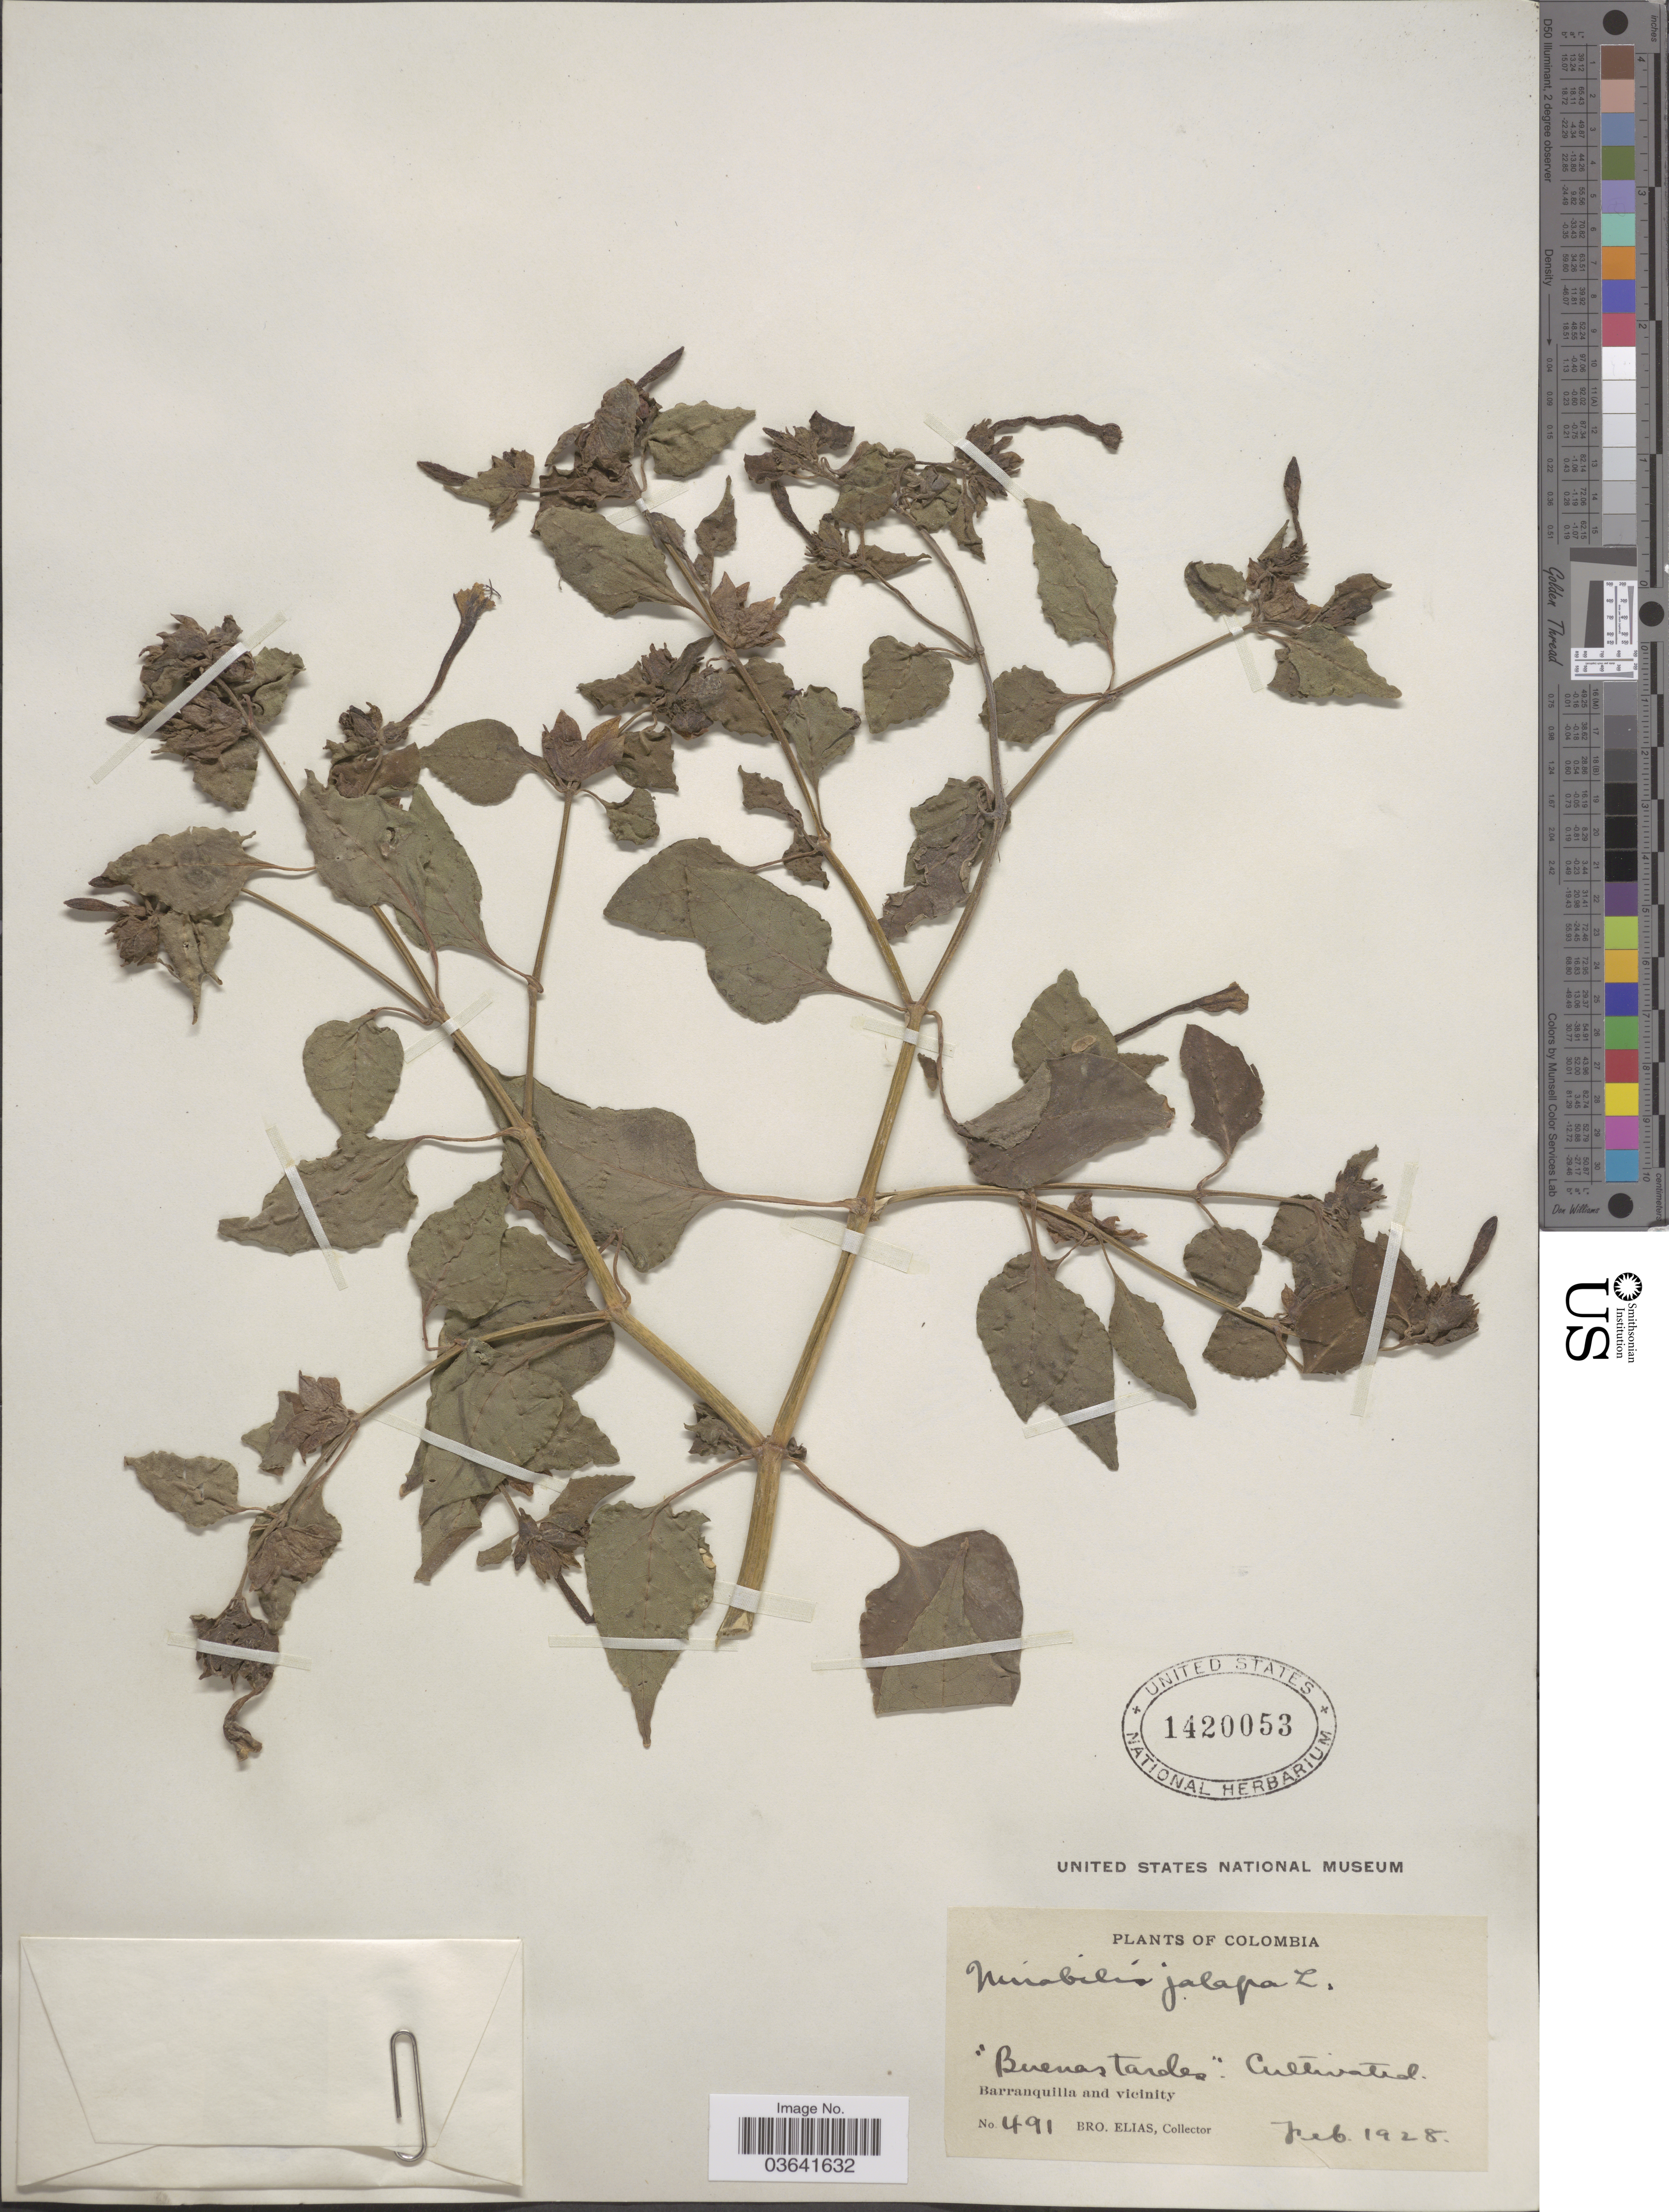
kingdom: Plantae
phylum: Tracheophyta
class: Magnoliopsida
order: Caryophyllales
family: Nyctaginaceae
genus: Mirabilis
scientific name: Mirabilis jalapa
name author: L.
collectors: Bro. Elias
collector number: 491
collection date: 1928-02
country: Colombia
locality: Buenas tardes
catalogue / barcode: US 1420053